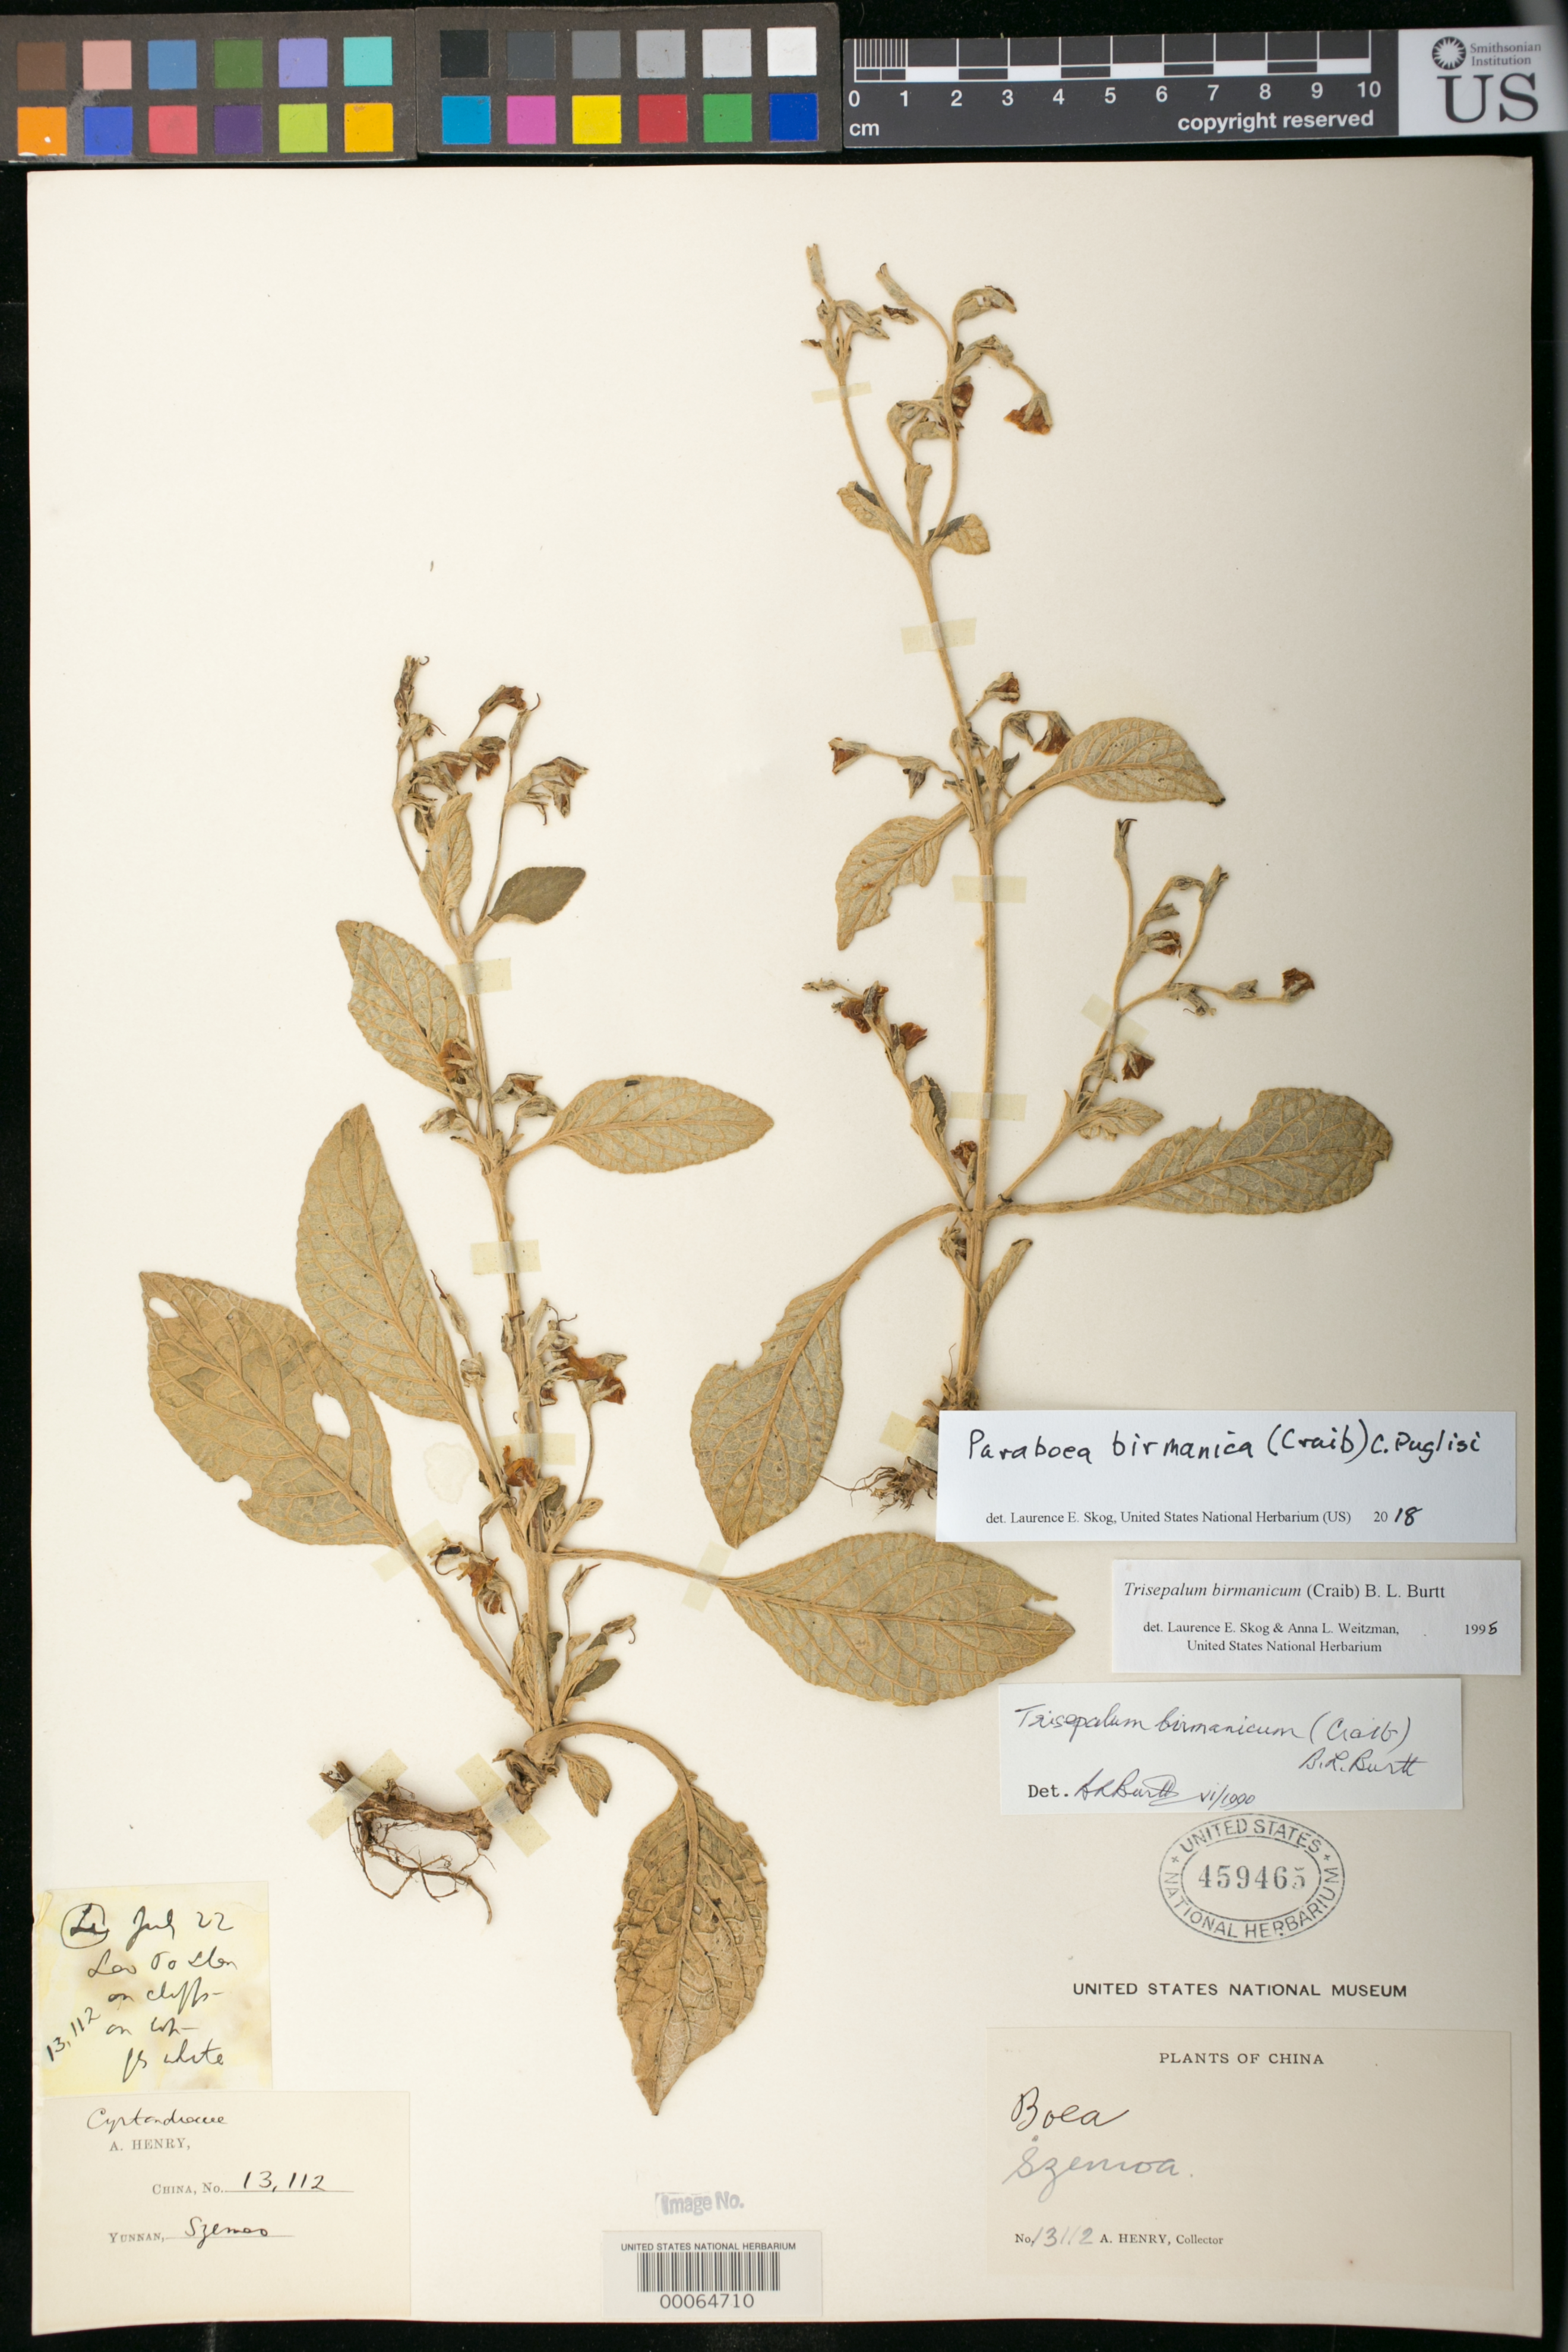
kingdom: Plantae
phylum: Tracheophyta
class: Magnoliopsida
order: Lamiales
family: Gesneriaceae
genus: Paraboea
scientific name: Paraboea birmanica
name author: Puglisi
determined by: Skog, Laurence E.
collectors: A. Henry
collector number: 13112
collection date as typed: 22 Jul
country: China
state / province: Yunnan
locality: Szemoa. Lao Po shan on cliffs on top. Li.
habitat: Cliffs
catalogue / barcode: US 459465